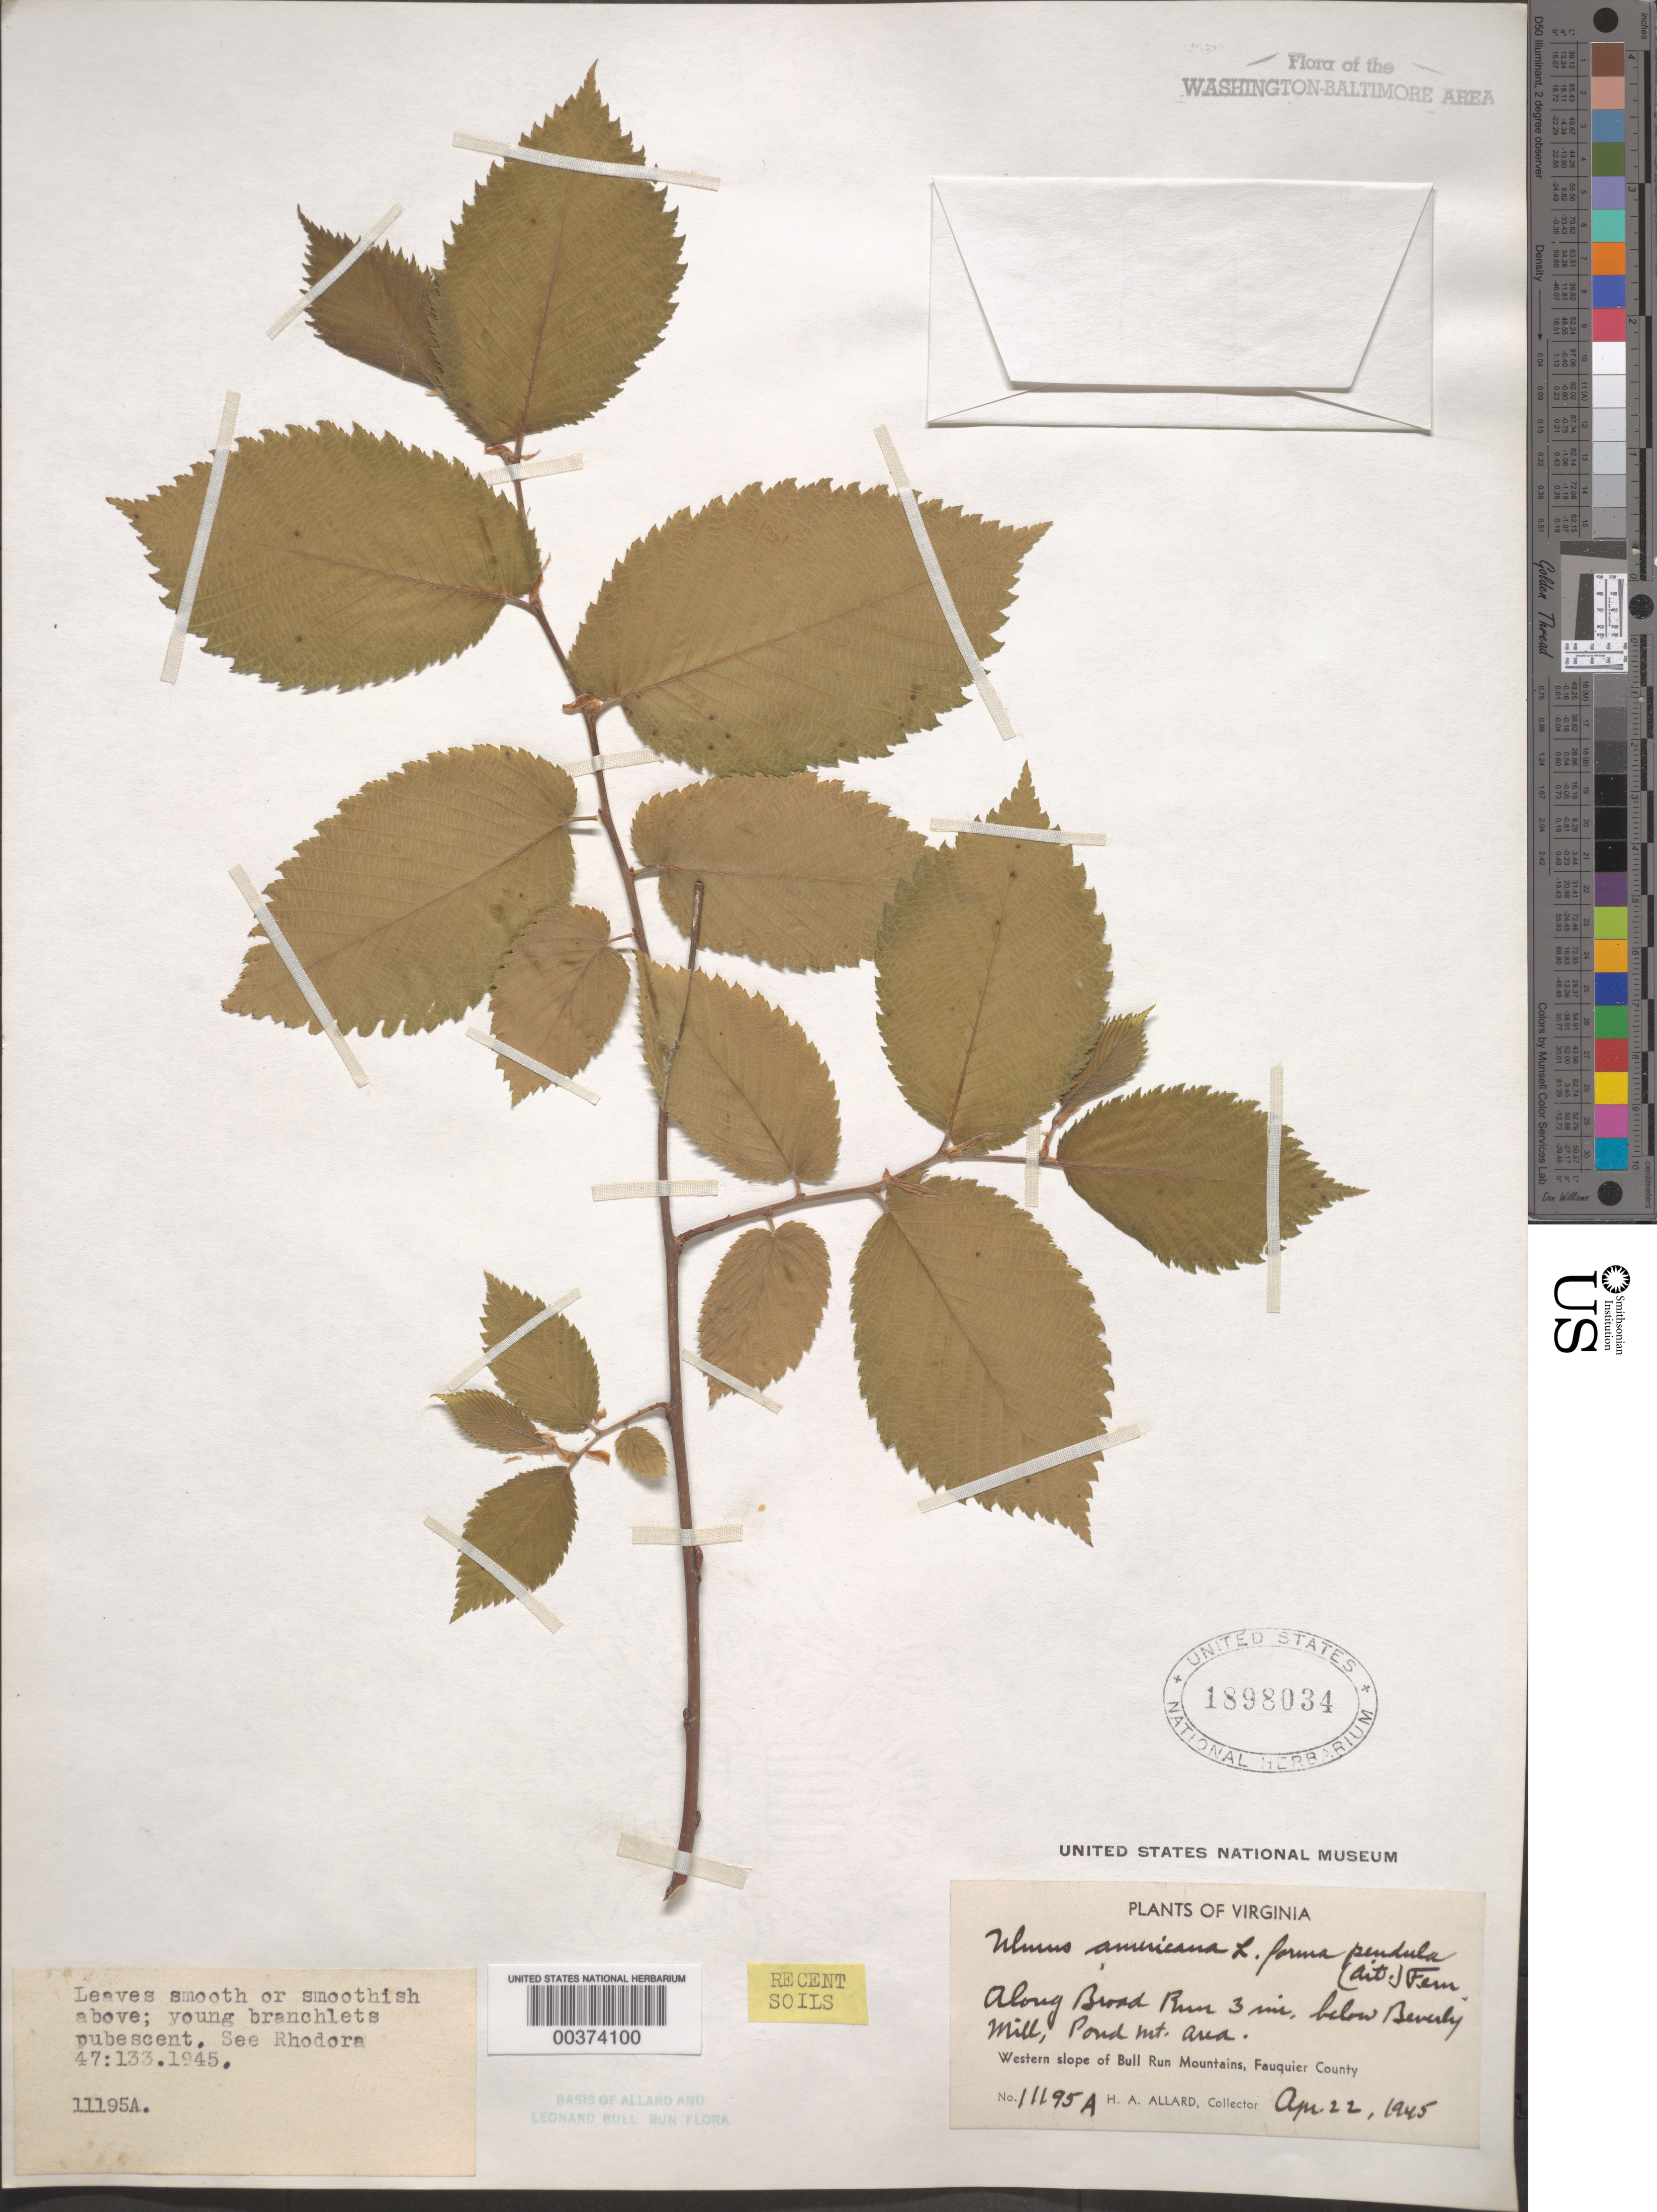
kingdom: Plantae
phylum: Tracheophyta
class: Magnoliopsida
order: Rosales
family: Ulmaceae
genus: Ulmus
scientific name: Ulmus americana f. pendula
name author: Fernald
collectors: H. A. Allard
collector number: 11195A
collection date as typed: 22 Apr 1945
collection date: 1945-04-22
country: United States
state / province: Virginia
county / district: Fauquier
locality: Broad Run, below Beverley Mill, Pond Mountain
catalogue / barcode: US 1898034